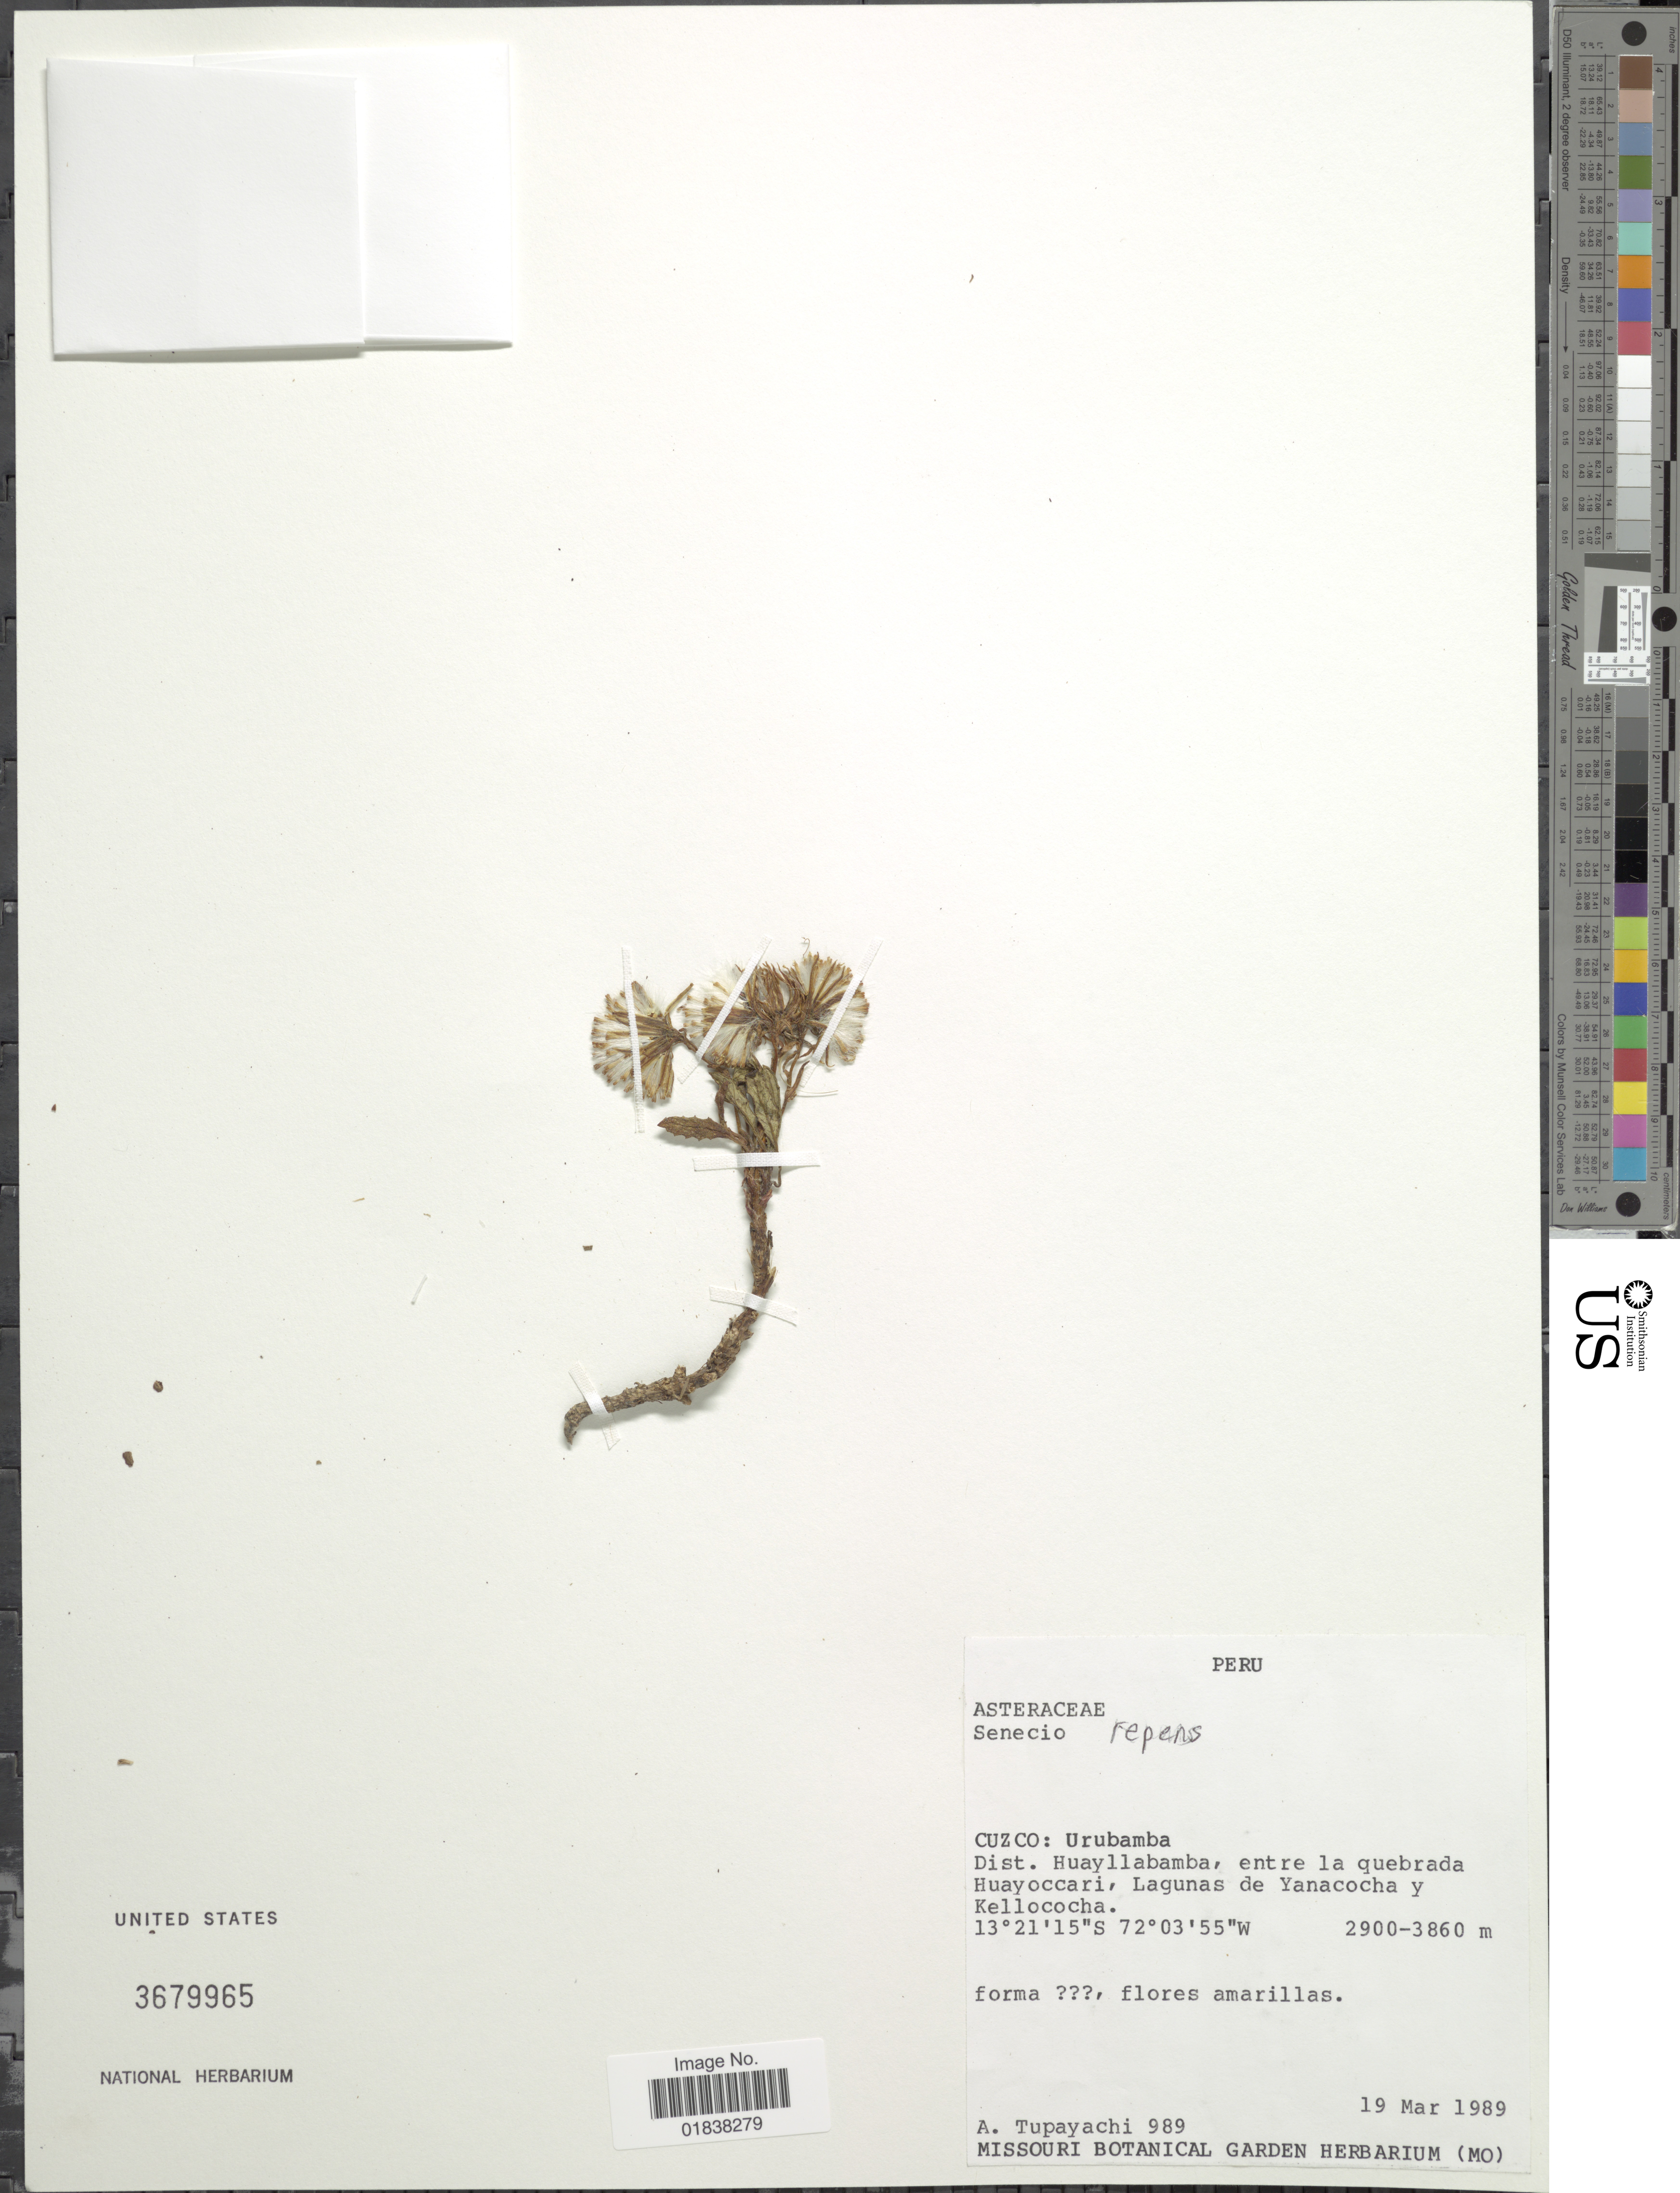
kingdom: Plantae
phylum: Tracheophyta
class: Magnoliopsida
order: Asterales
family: Asteraceae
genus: Senecio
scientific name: Senecio repens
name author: DC.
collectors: A. Tupayachi H.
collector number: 989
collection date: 1989-03-19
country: Peru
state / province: Cusco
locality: Urubamba, Dist. Huayllabamba, entre la quebrada Huayoccari, Lagunas de Yanacocha y Kellococha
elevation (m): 2900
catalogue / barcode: US 3679965